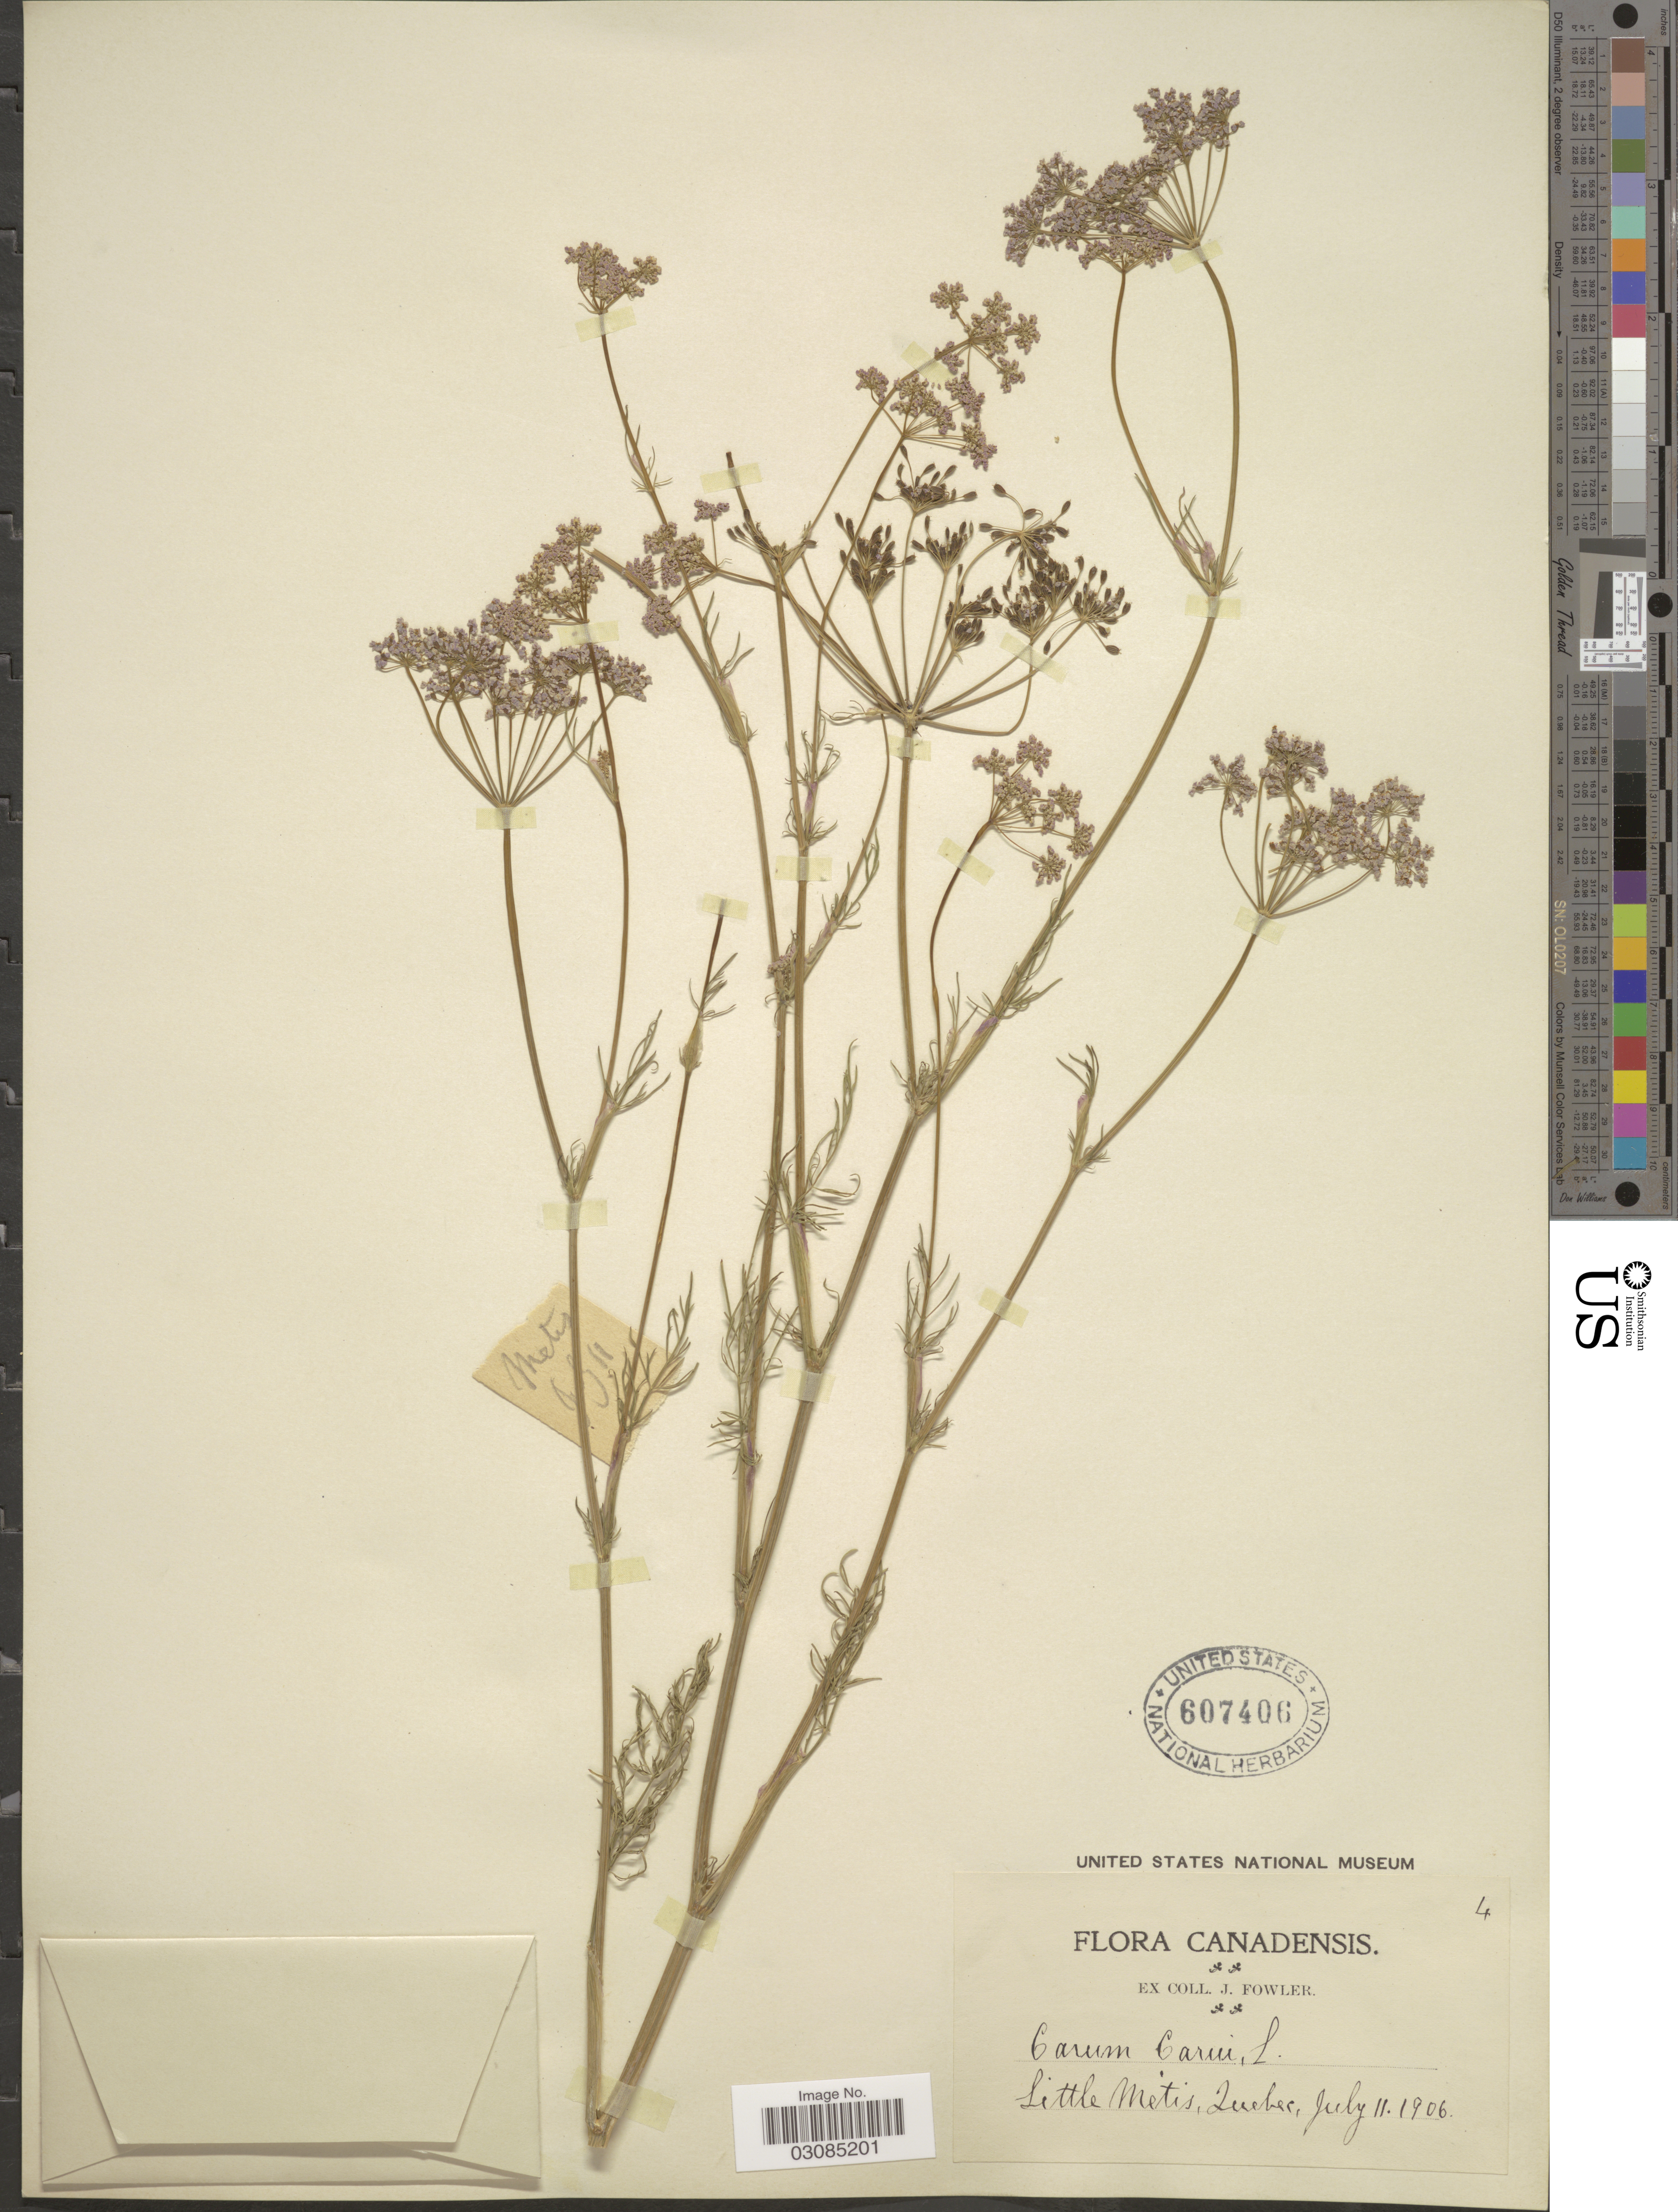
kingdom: Plantae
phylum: Tracheophyta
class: Magnoliopsida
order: Apiales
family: Apiaceae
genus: Carum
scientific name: Carum carvi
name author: L.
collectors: J. Fowler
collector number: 4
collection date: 1906-07-11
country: Canada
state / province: Quebec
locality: Little Metis.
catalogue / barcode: US 607406